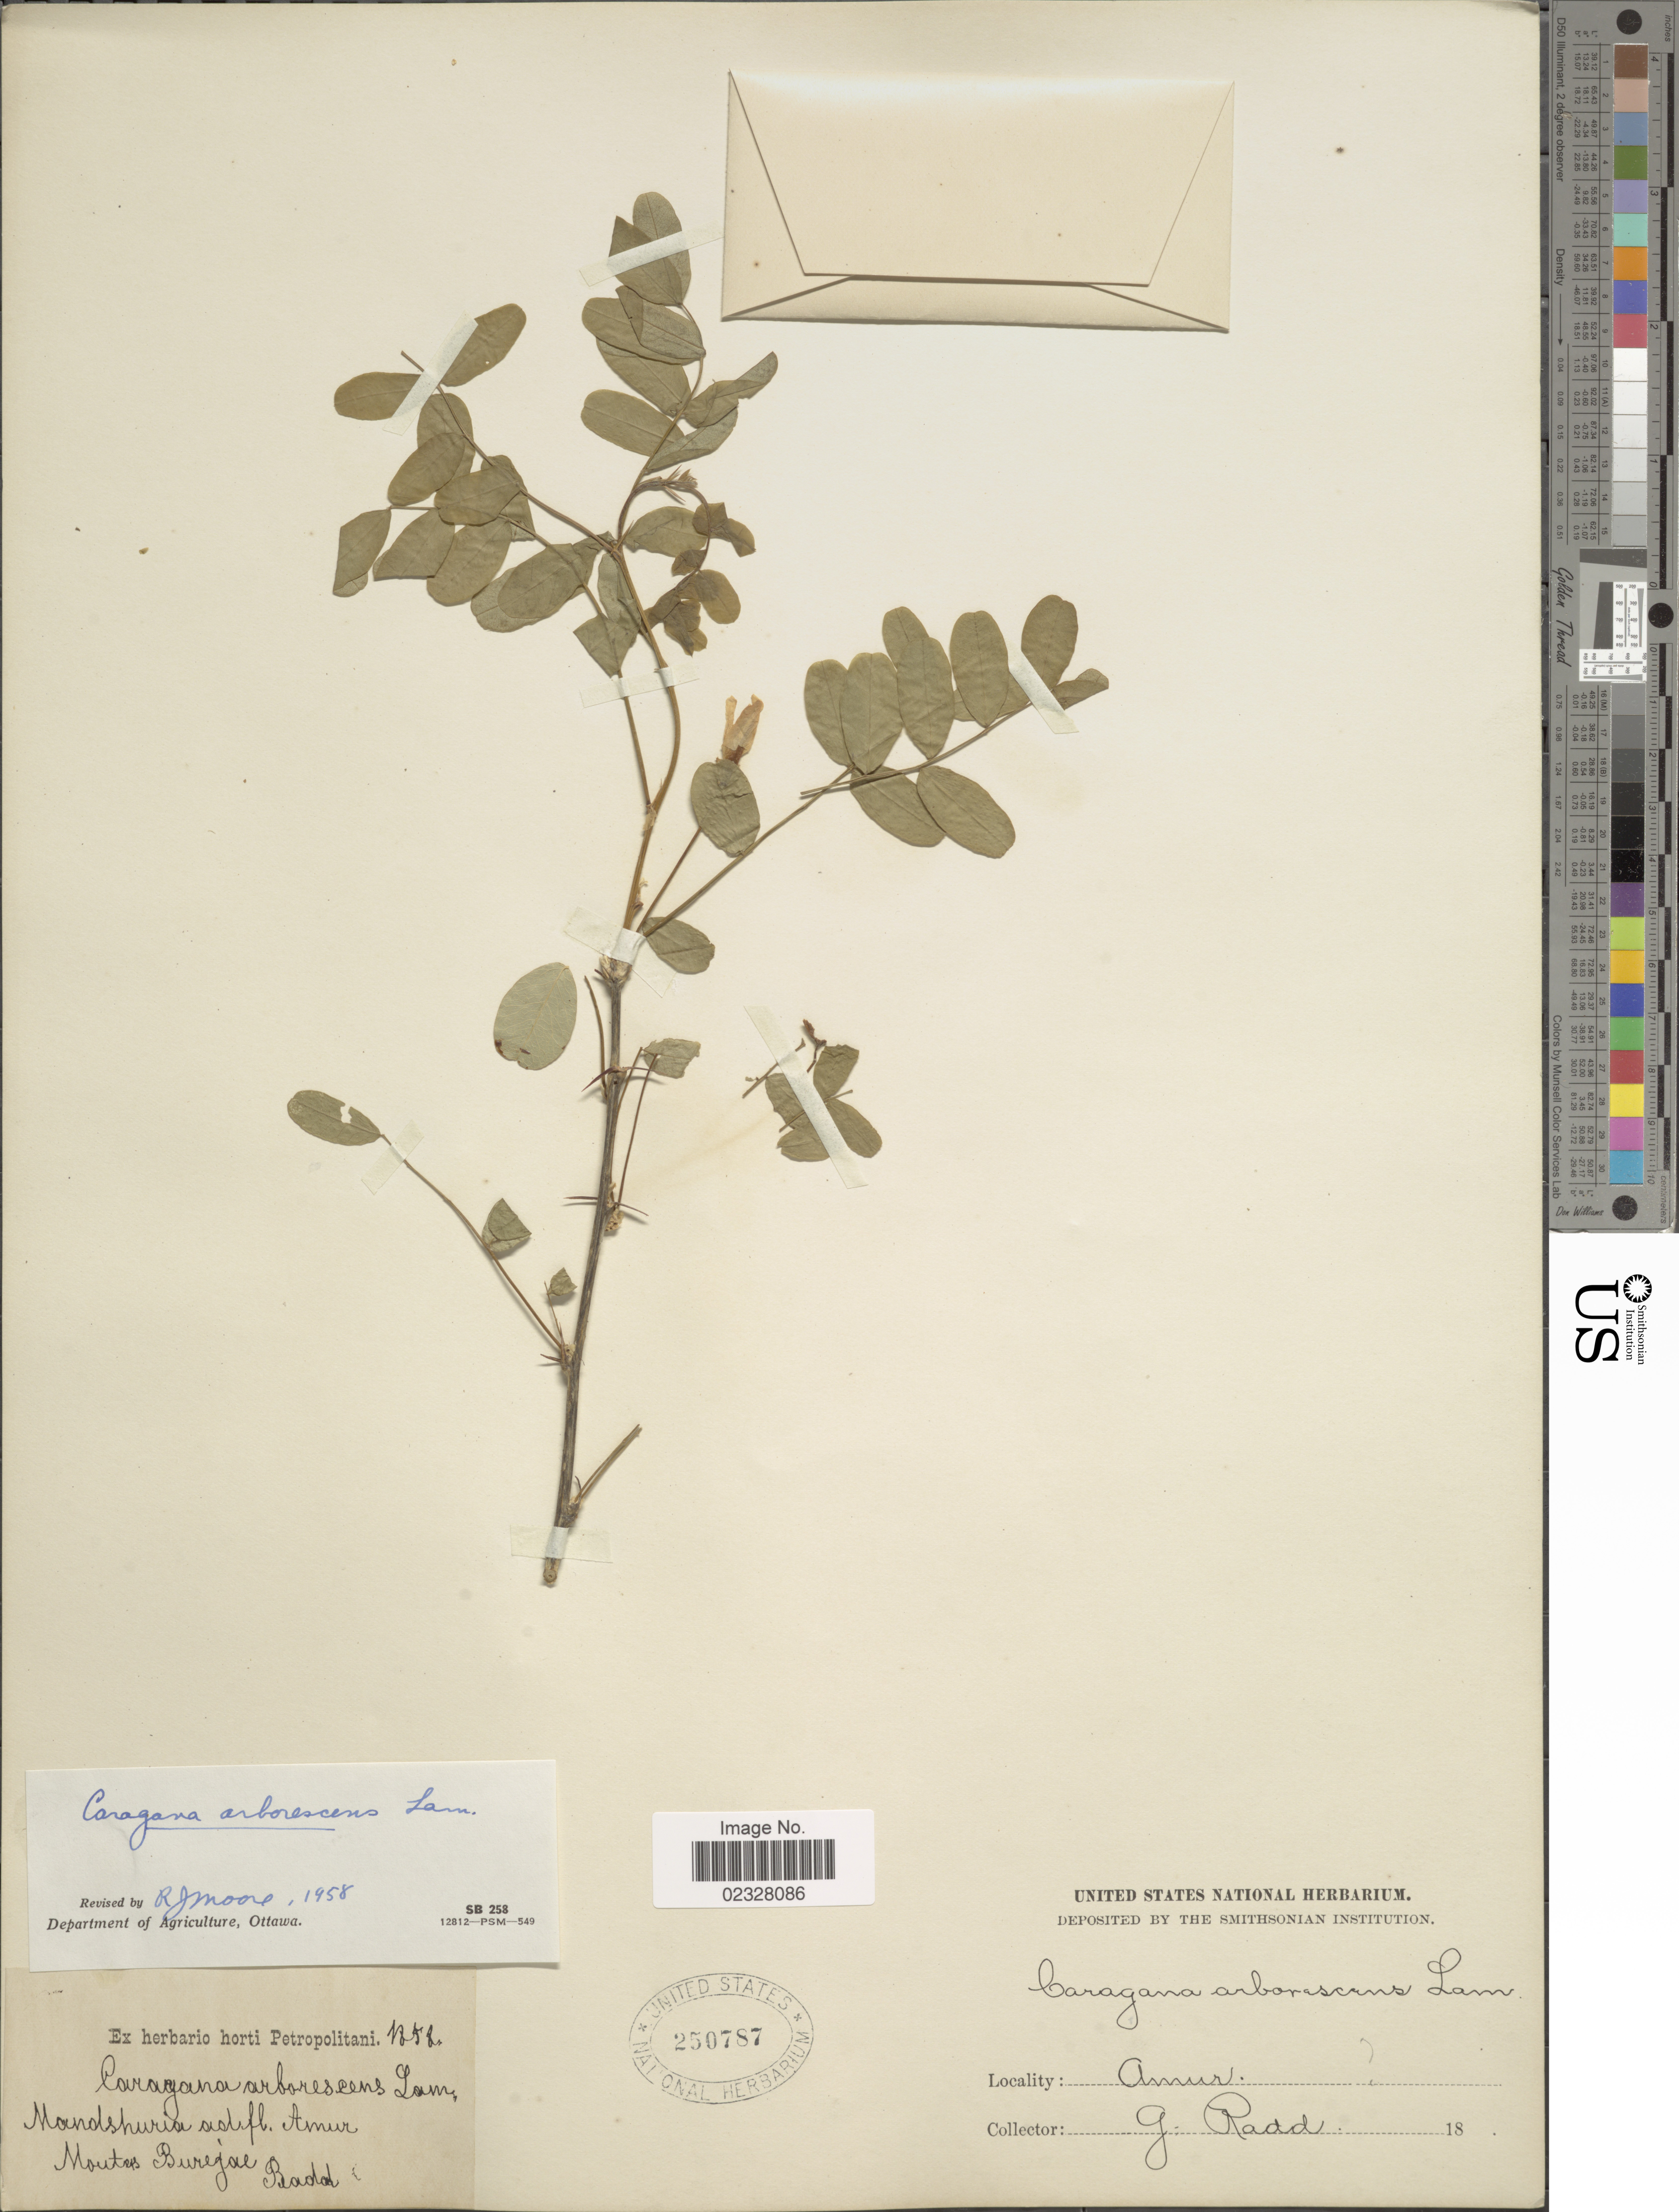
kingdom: Plantae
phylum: Tracheophyta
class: Magnoliopsida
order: Fabales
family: Fabaceae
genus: Caragana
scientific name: Caragana arborescens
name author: Lam.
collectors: G. Radd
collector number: s,n,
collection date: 1858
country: Russian Federation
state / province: Amur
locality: Mandshuria adilf. Amur. Moutes Burejae (Bureya)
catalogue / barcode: US 250787